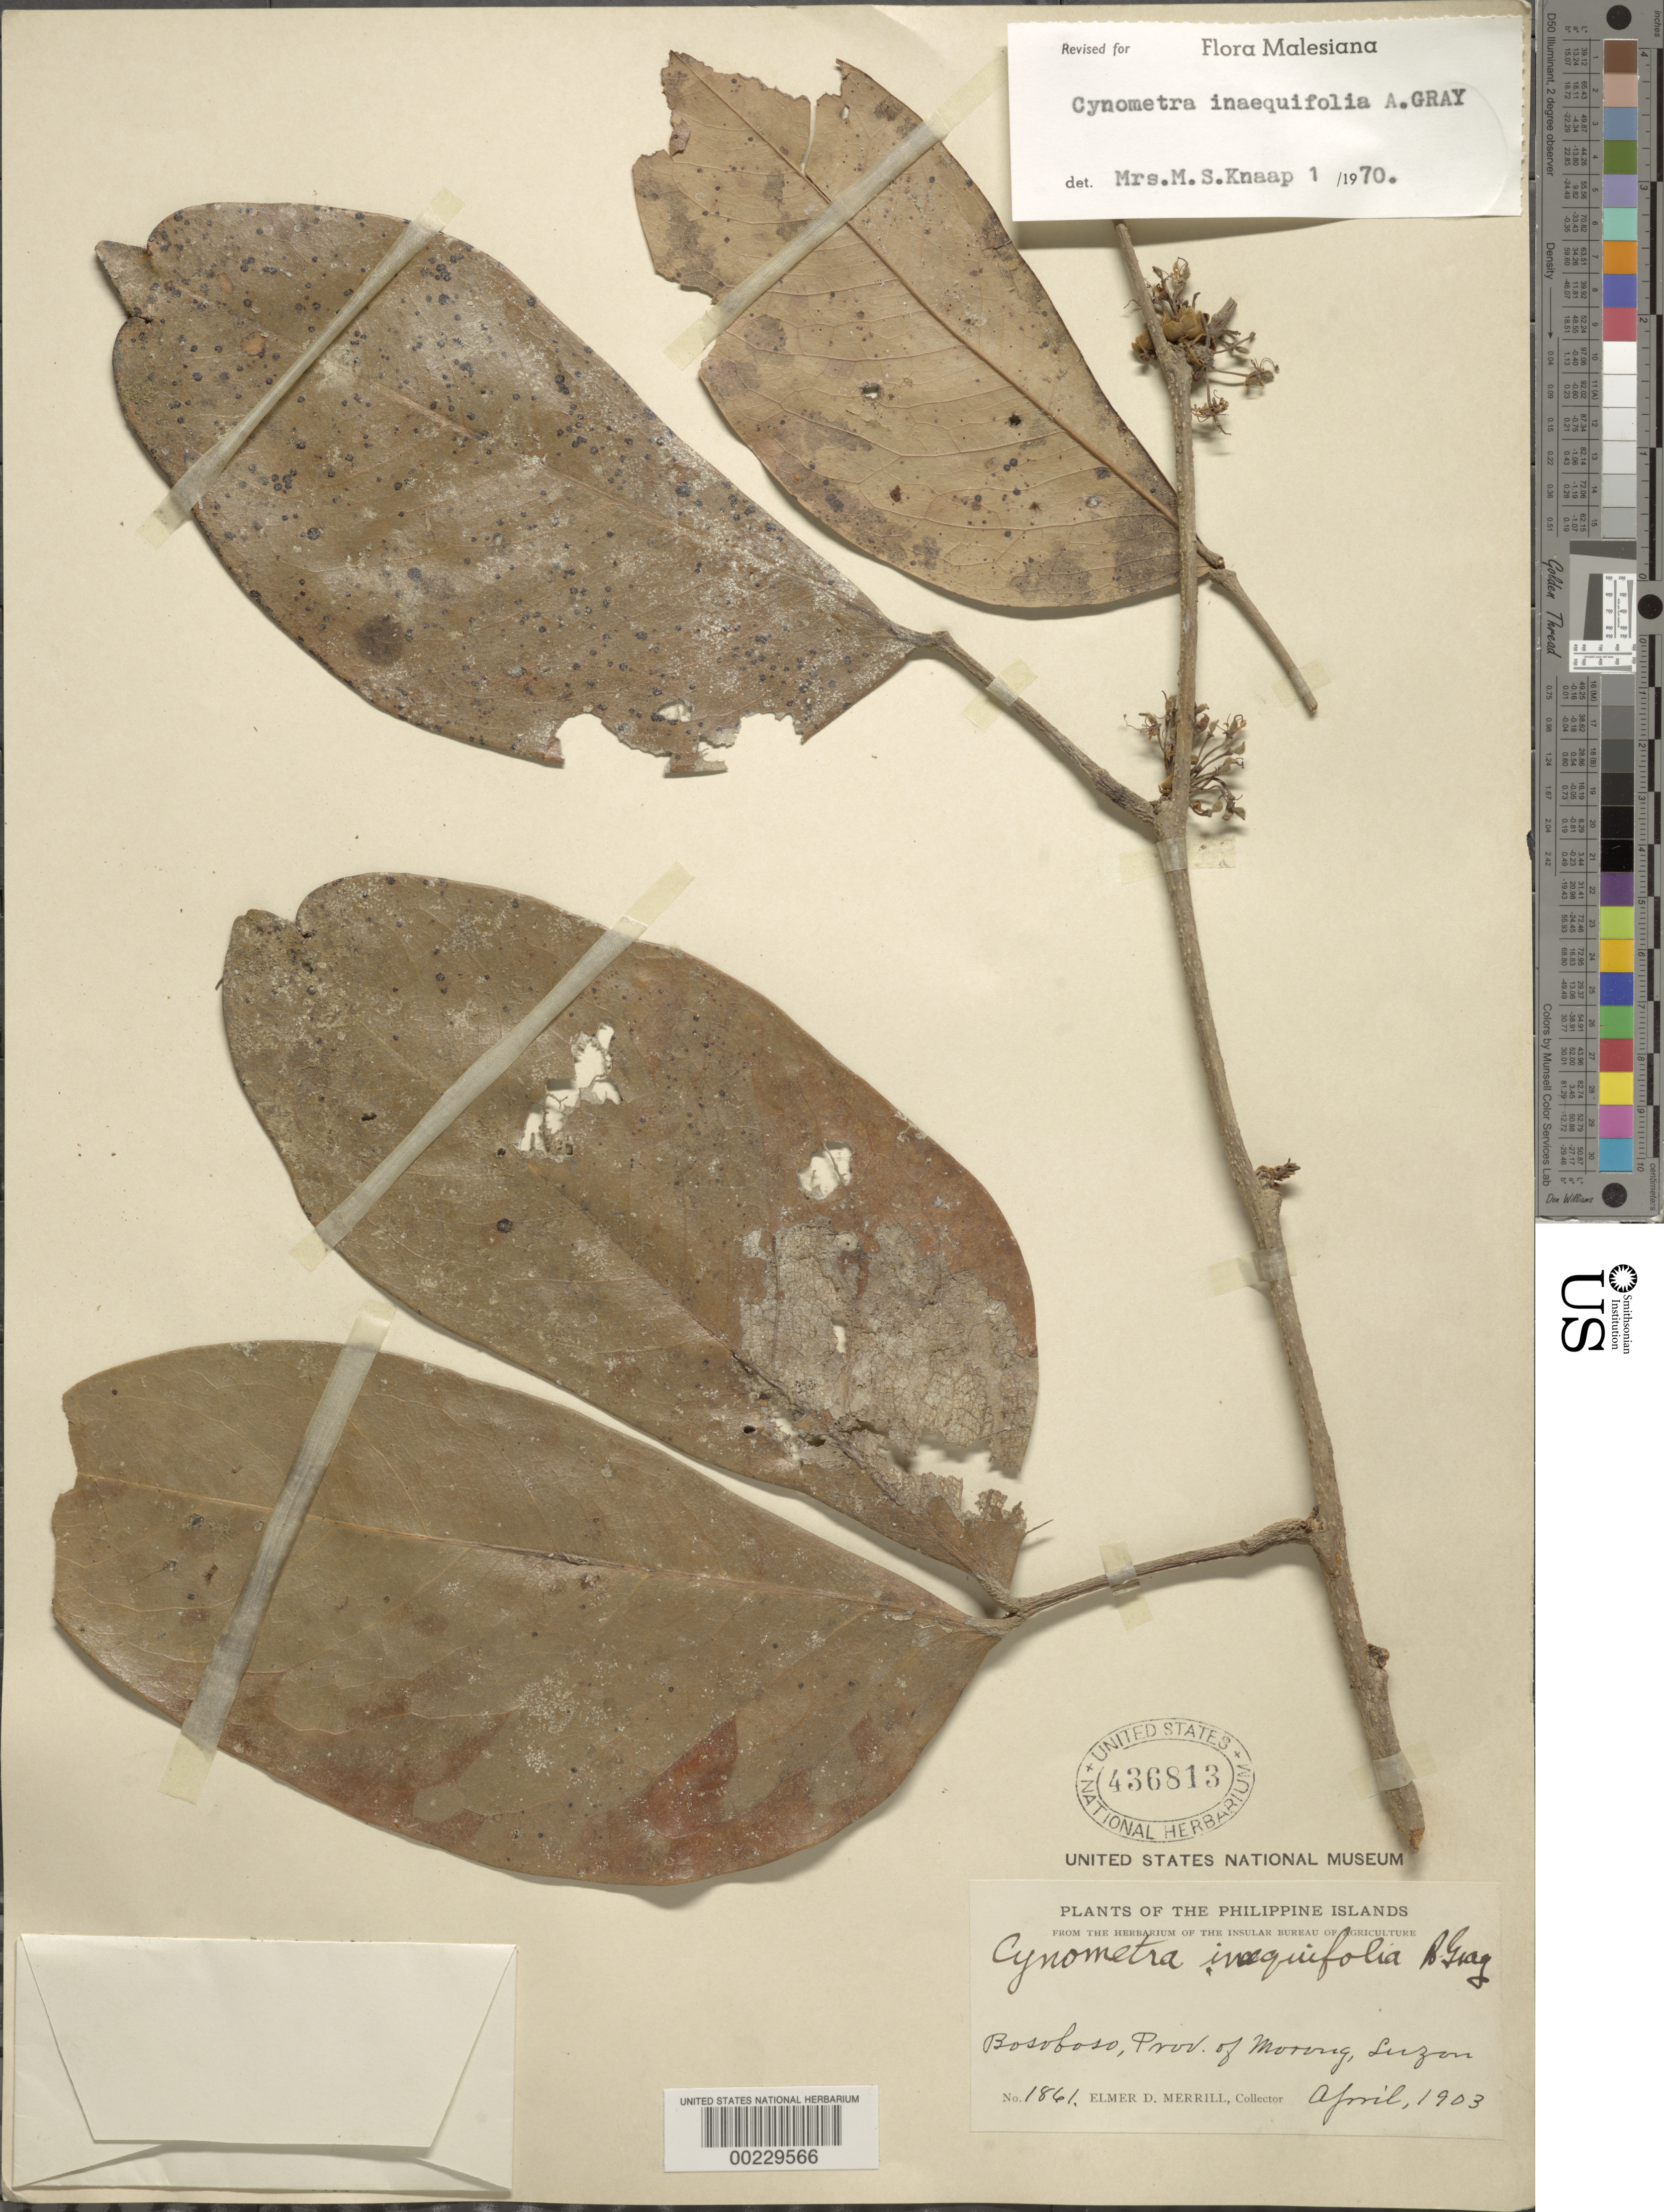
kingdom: Plantae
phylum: Tracheophyta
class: Magnoliopsida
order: Fabales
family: Fabaceae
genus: Cynometra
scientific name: Cynometra inaequifolia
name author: A. Gray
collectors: E. D. Merrill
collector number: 1861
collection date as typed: Apr 1903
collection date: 1903-04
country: Philippines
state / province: Calabarzon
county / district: Rizal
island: Luzon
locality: Bosoboso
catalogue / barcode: US 436813